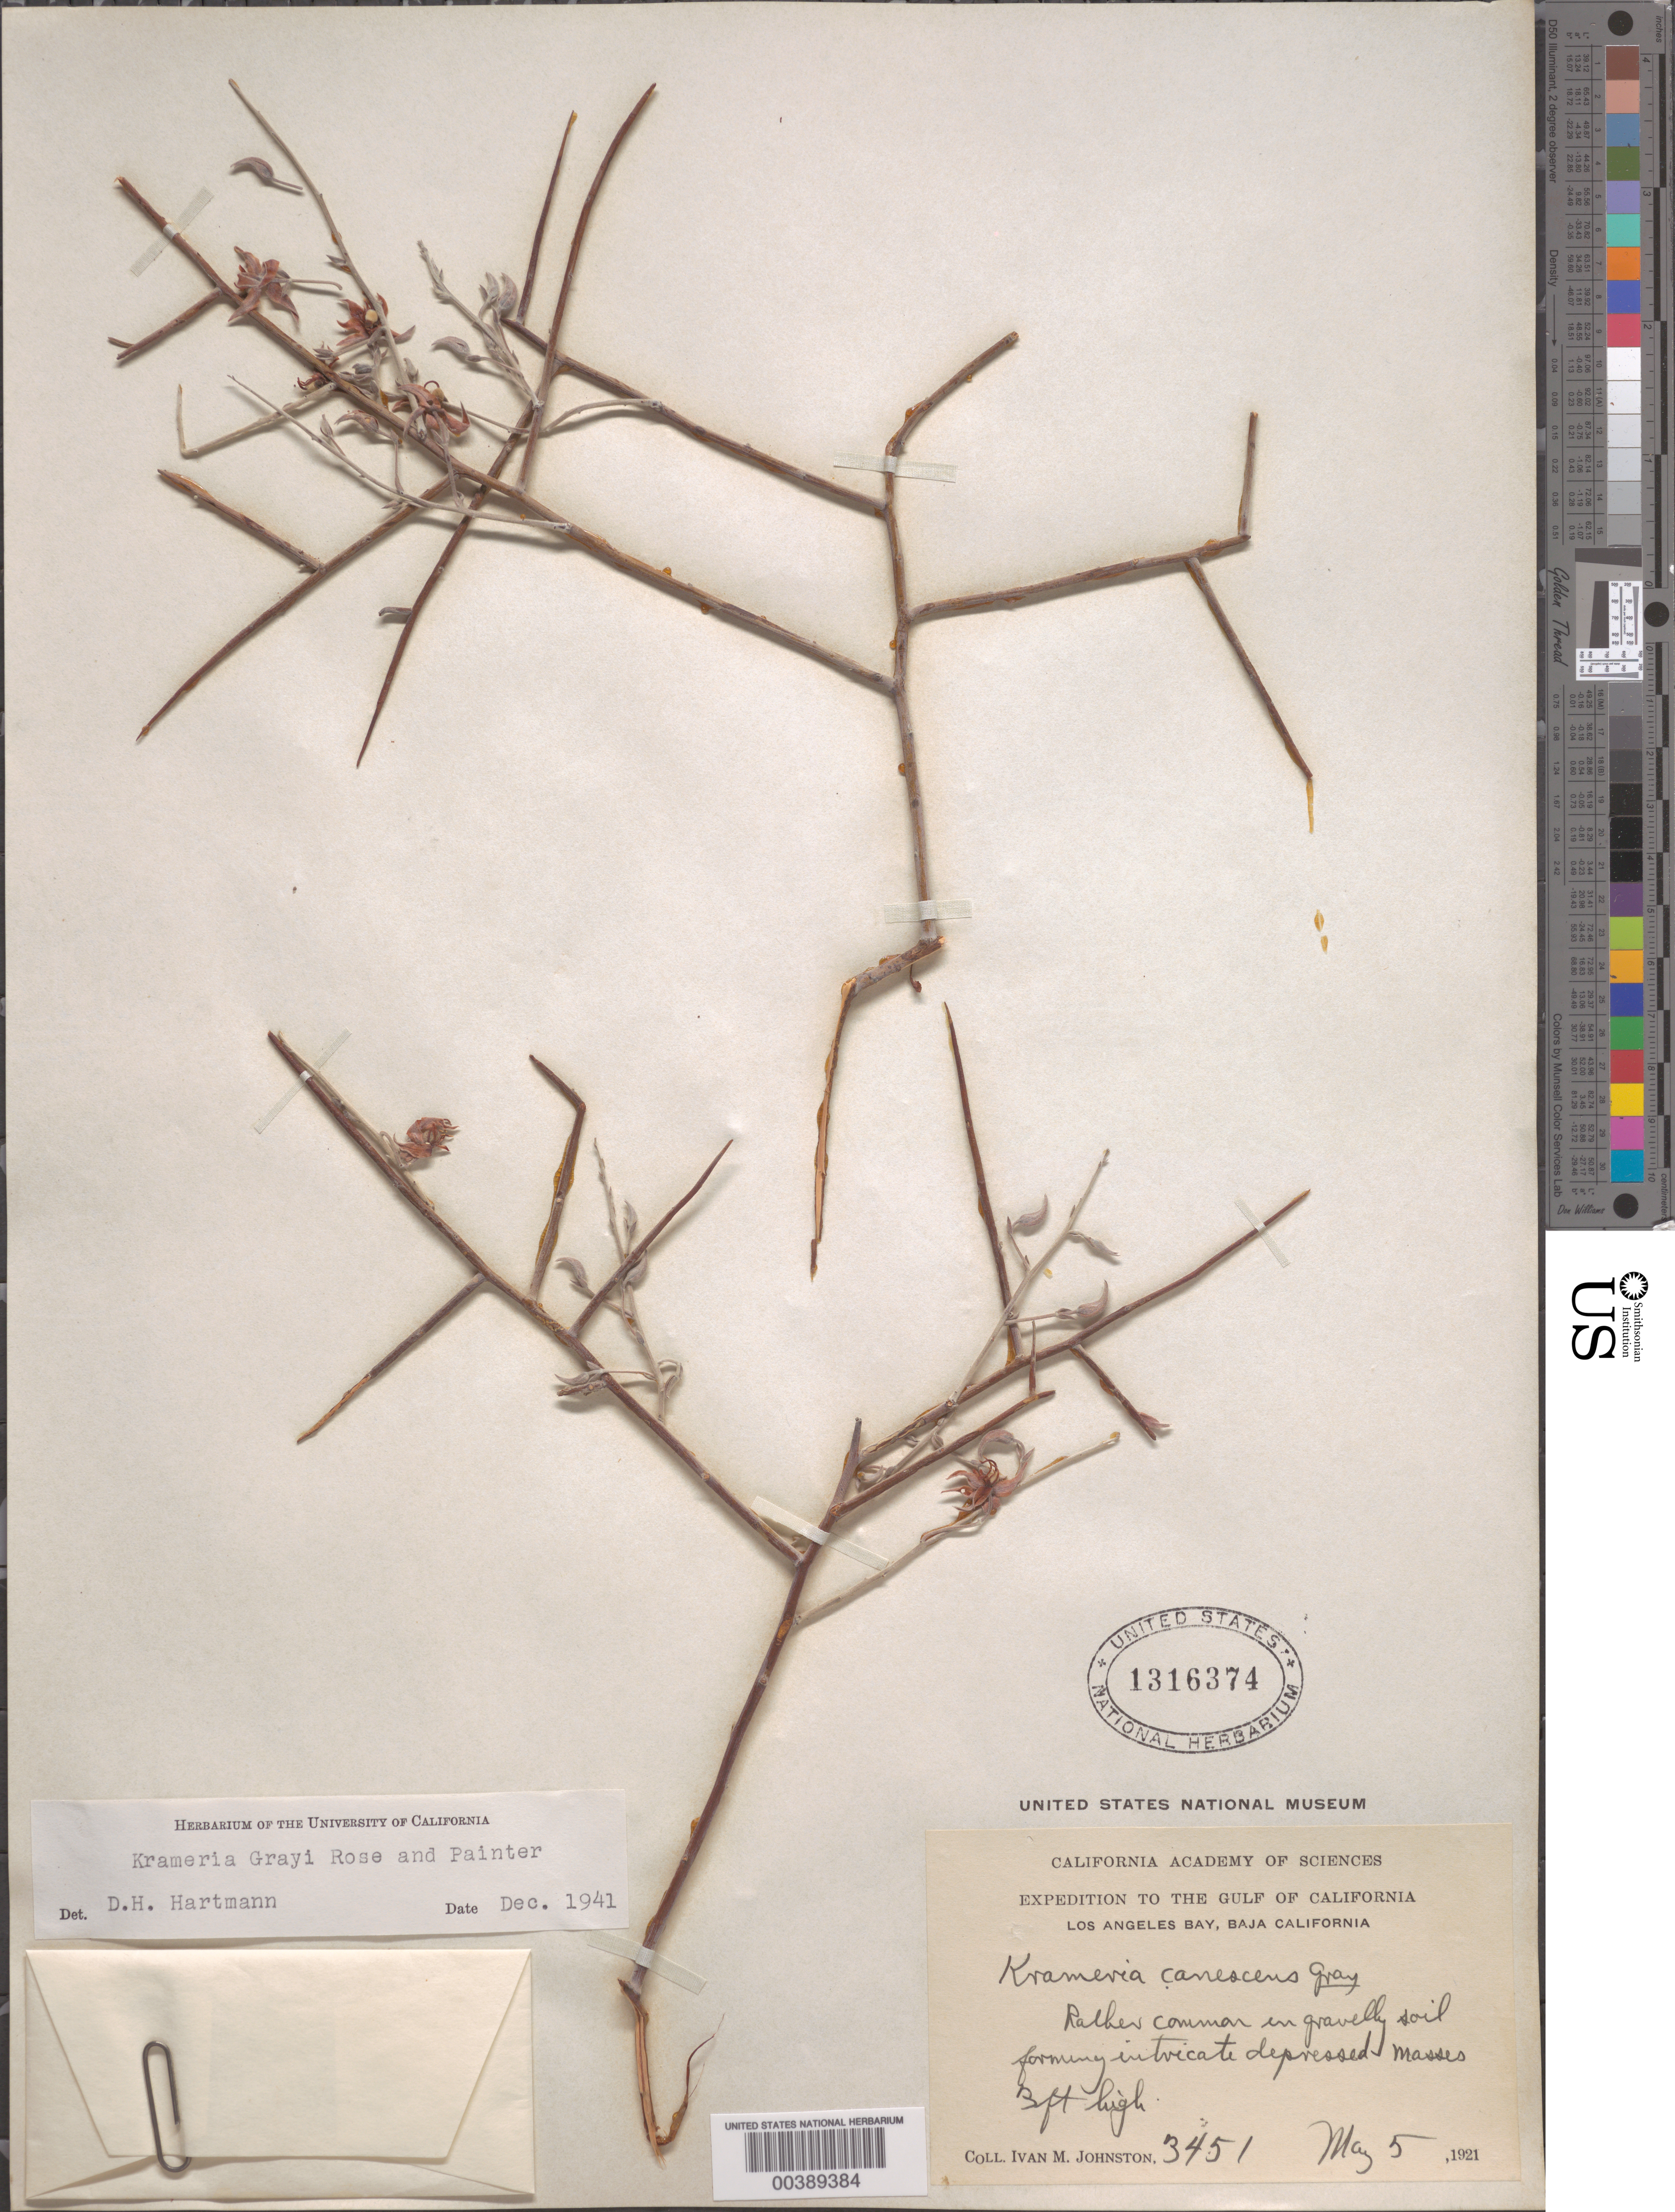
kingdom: Plantae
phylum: Tracheophyta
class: Magnoliopsida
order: Zygophyllales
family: Krameriaceae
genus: Krameria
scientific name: Krameria grayi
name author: Rose & J.H. Painter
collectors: I.M. Johnston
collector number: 3451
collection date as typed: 05 May 1921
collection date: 1921-05-05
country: Mexico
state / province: Baja California Norte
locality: Las Animas Bay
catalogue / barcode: US 1316374